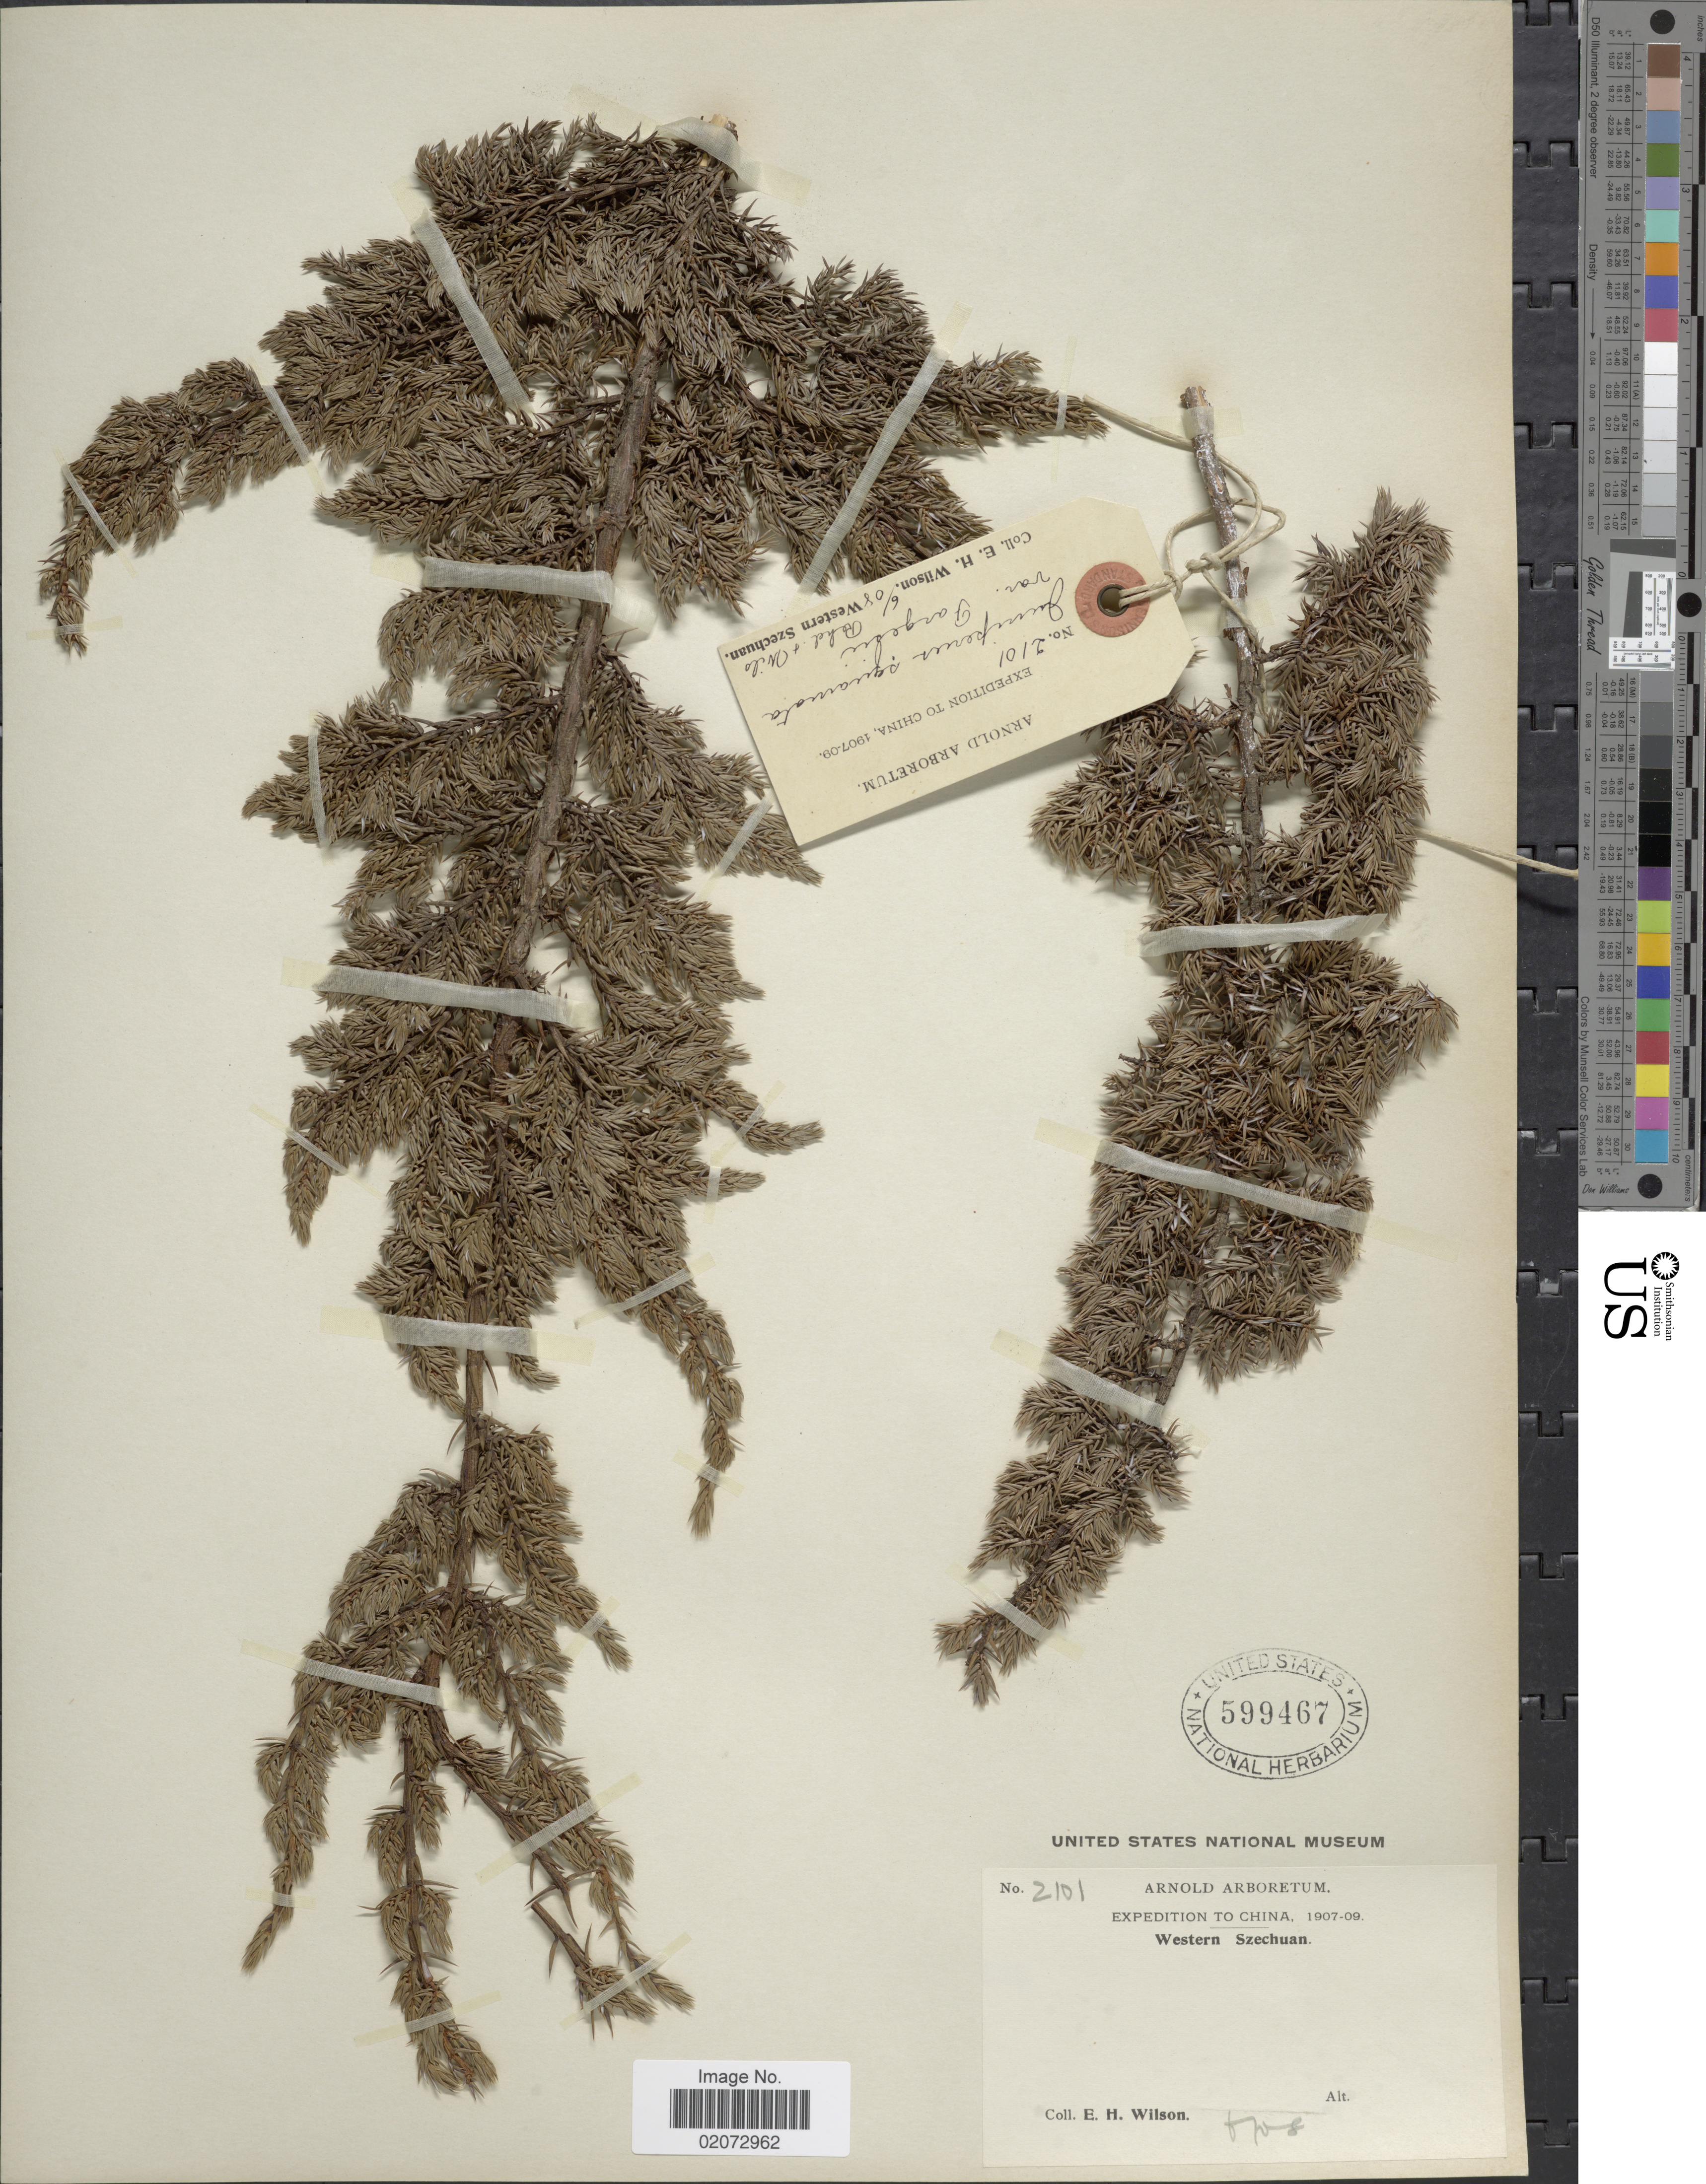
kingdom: Plantae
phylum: Tracheophyta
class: Pinopsida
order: Pinales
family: Cupressaceae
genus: Juniperus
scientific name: Juniperus squamata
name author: Buch.-Ham. ex D. Don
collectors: E. Wilson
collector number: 2101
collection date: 1908-06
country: China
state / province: Sichuan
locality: Western Szechuan.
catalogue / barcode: US 599467